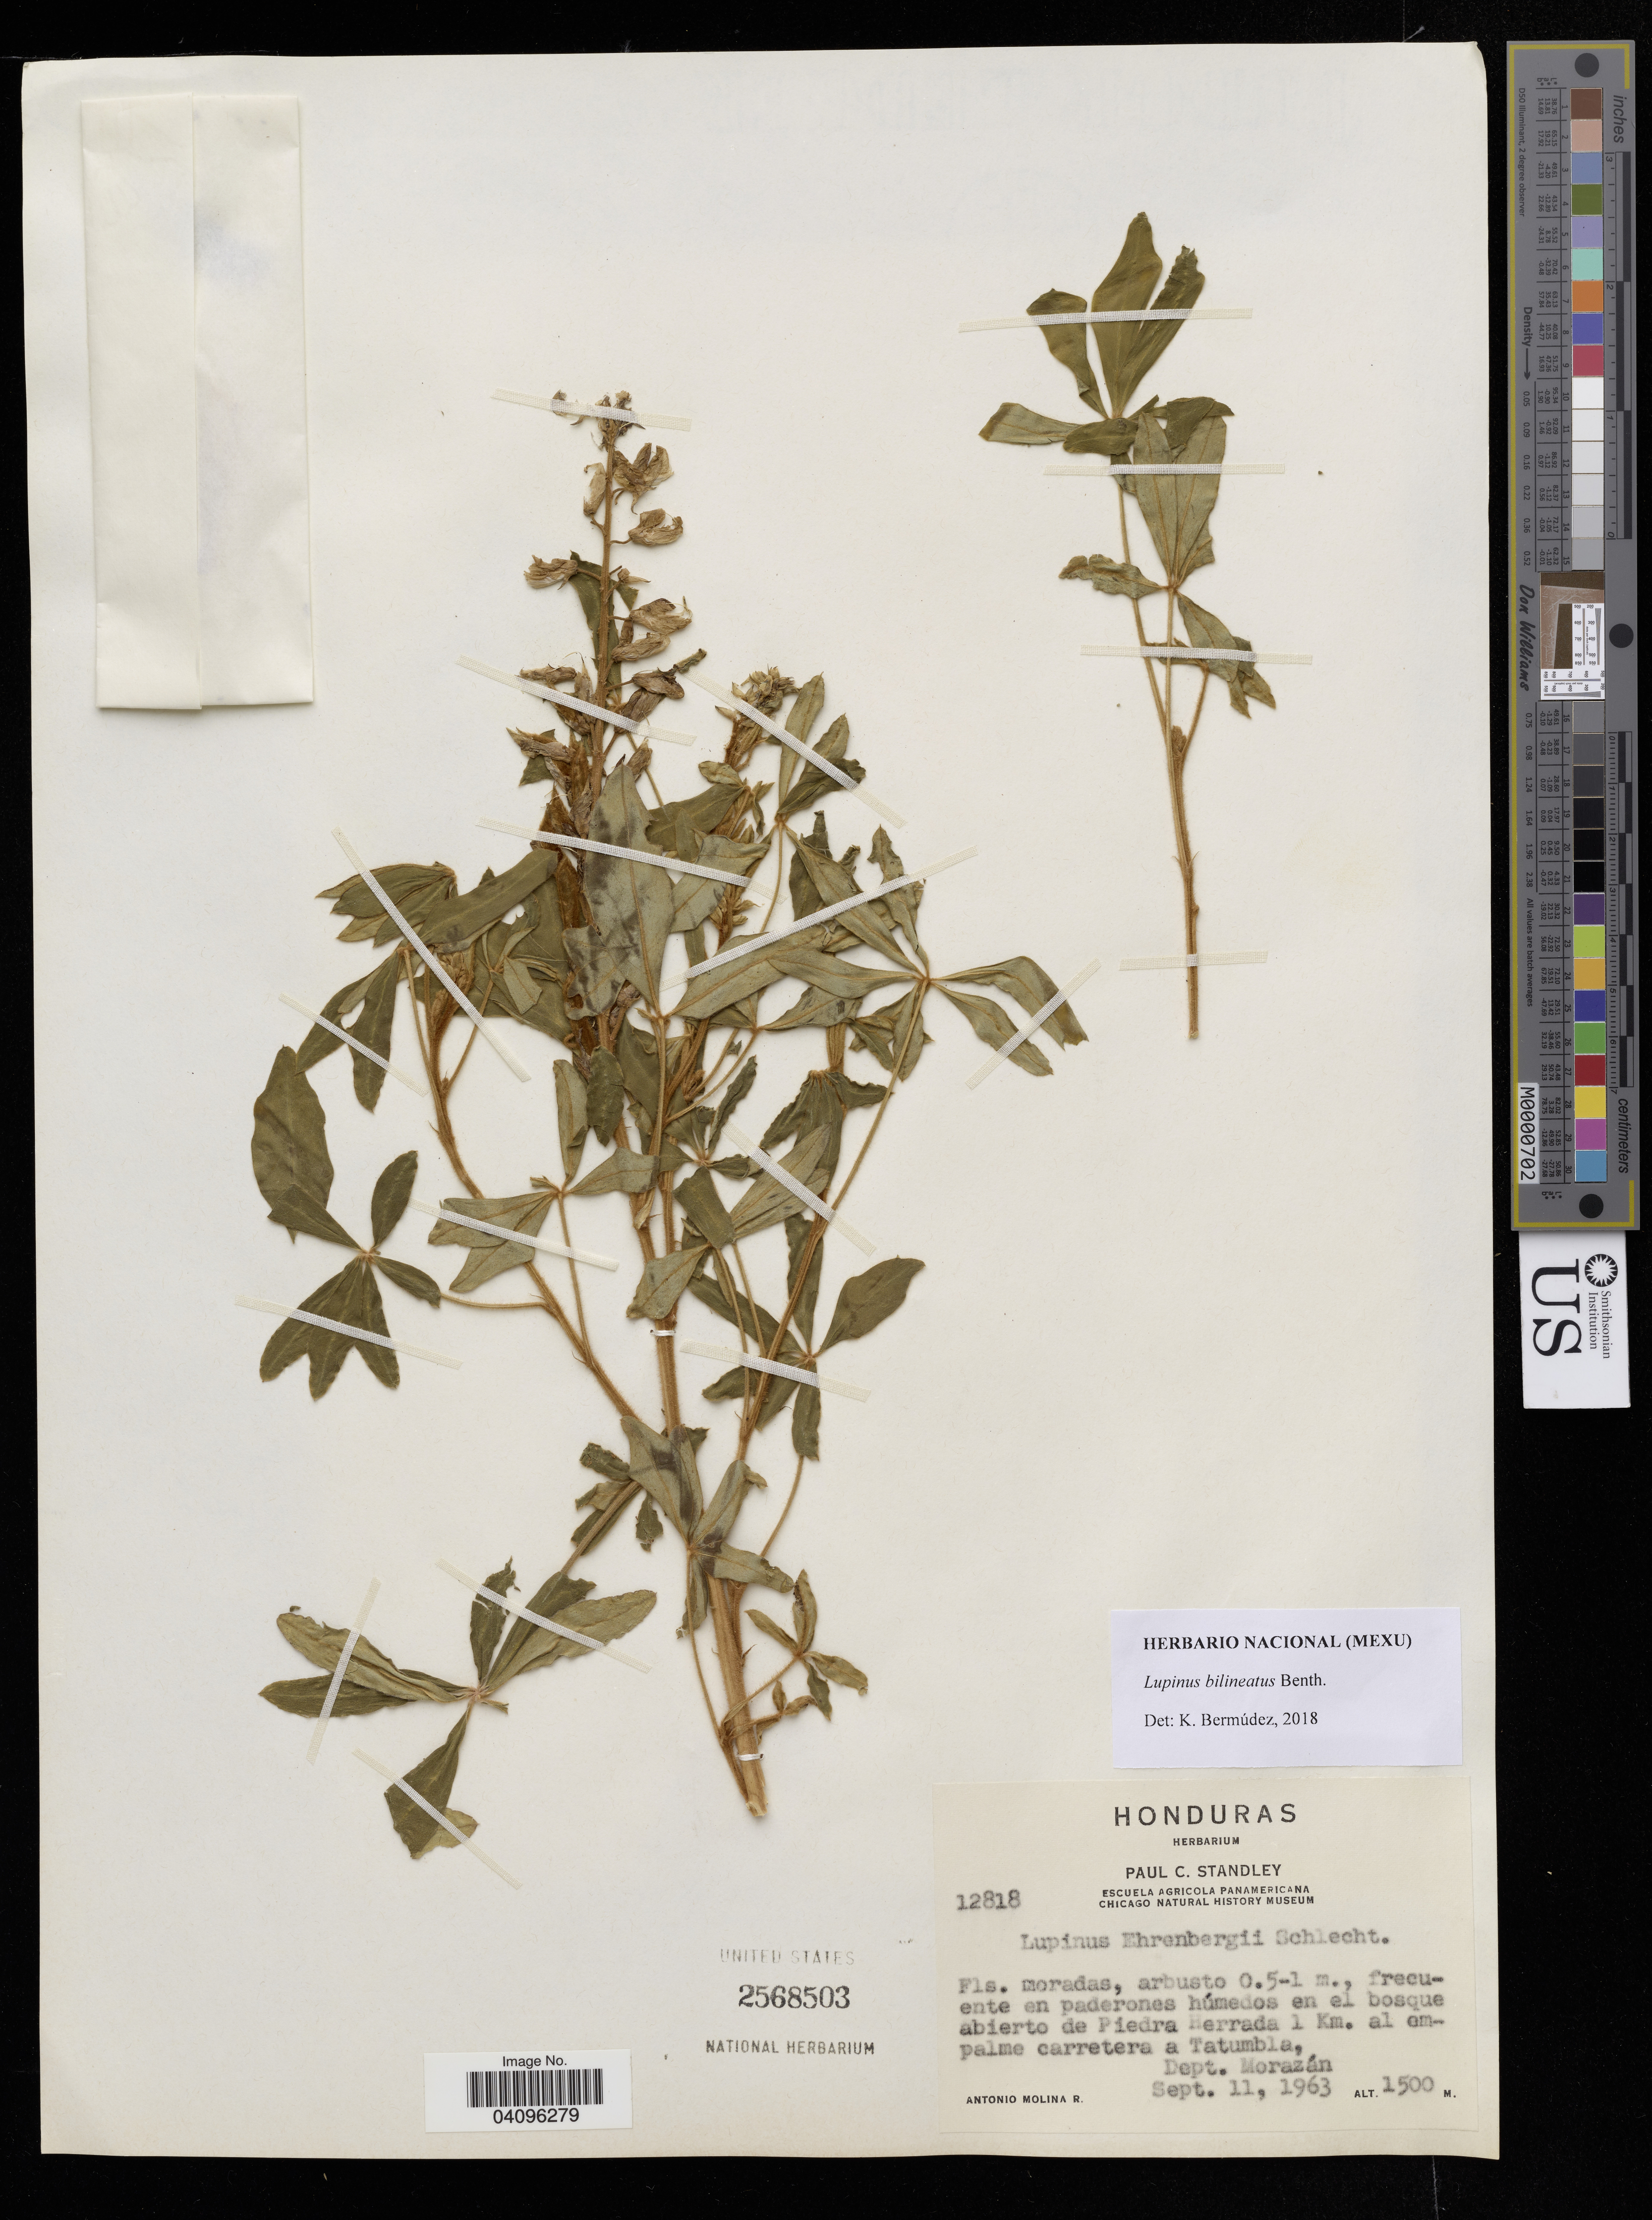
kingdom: Plantae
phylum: Tracheophyta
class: Magnoliopsida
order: Fabales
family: Fabaceae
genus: Lupinus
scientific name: Lupinus bilineatus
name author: Benth.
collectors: A. Molina R.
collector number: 12818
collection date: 1963-09-11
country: Honduras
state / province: Fco. Morazán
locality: En el bosque abierto de Piedra Herrada 1 Km. al empalme carretera a Tatumbla.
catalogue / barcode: US 2568503